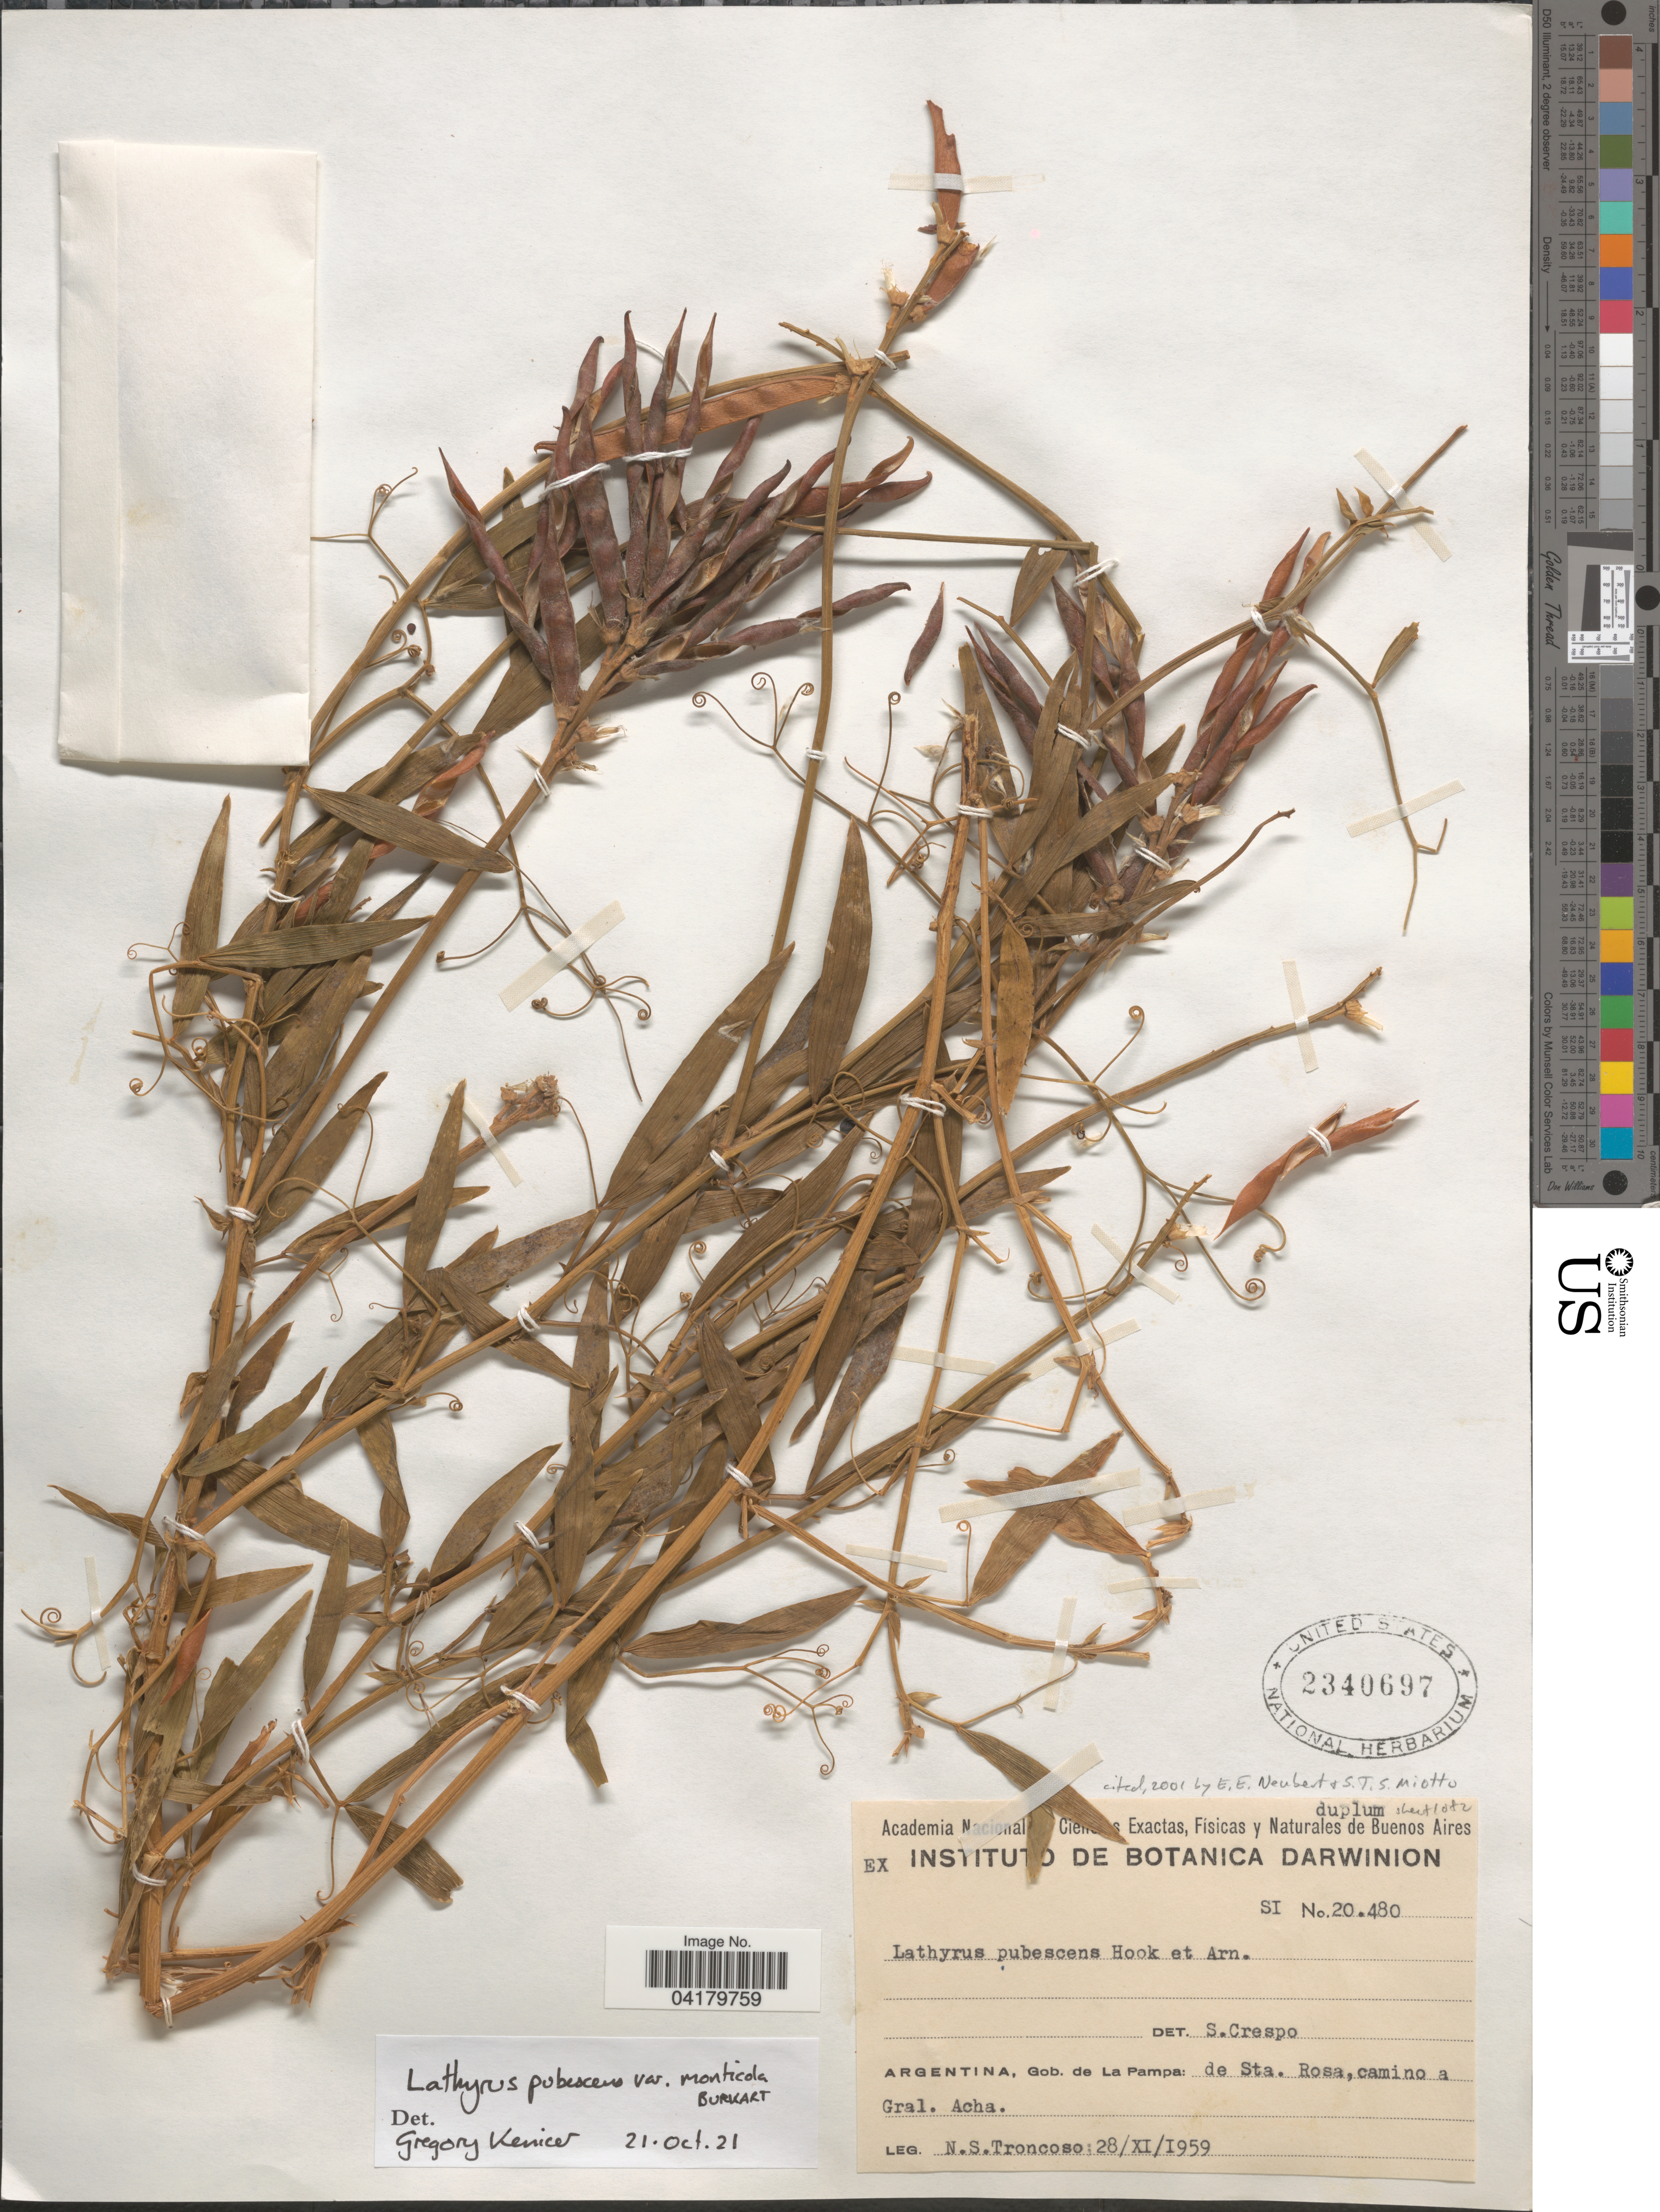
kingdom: Plantae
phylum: Tracheophyta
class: Magnoliopsida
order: Fabales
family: Fabaceae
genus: Lathyrus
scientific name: Lathyrus pubescens var. monticola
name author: Burkart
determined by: Kenicer, Gregory J.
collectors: N. Troncoso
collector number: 20480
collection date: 1959-11-28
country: Argentina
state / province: La Pampa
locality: Gob. de La Pampa: de Sta. Rosa,camino a Gral. Acha.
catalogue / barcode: US 2340697